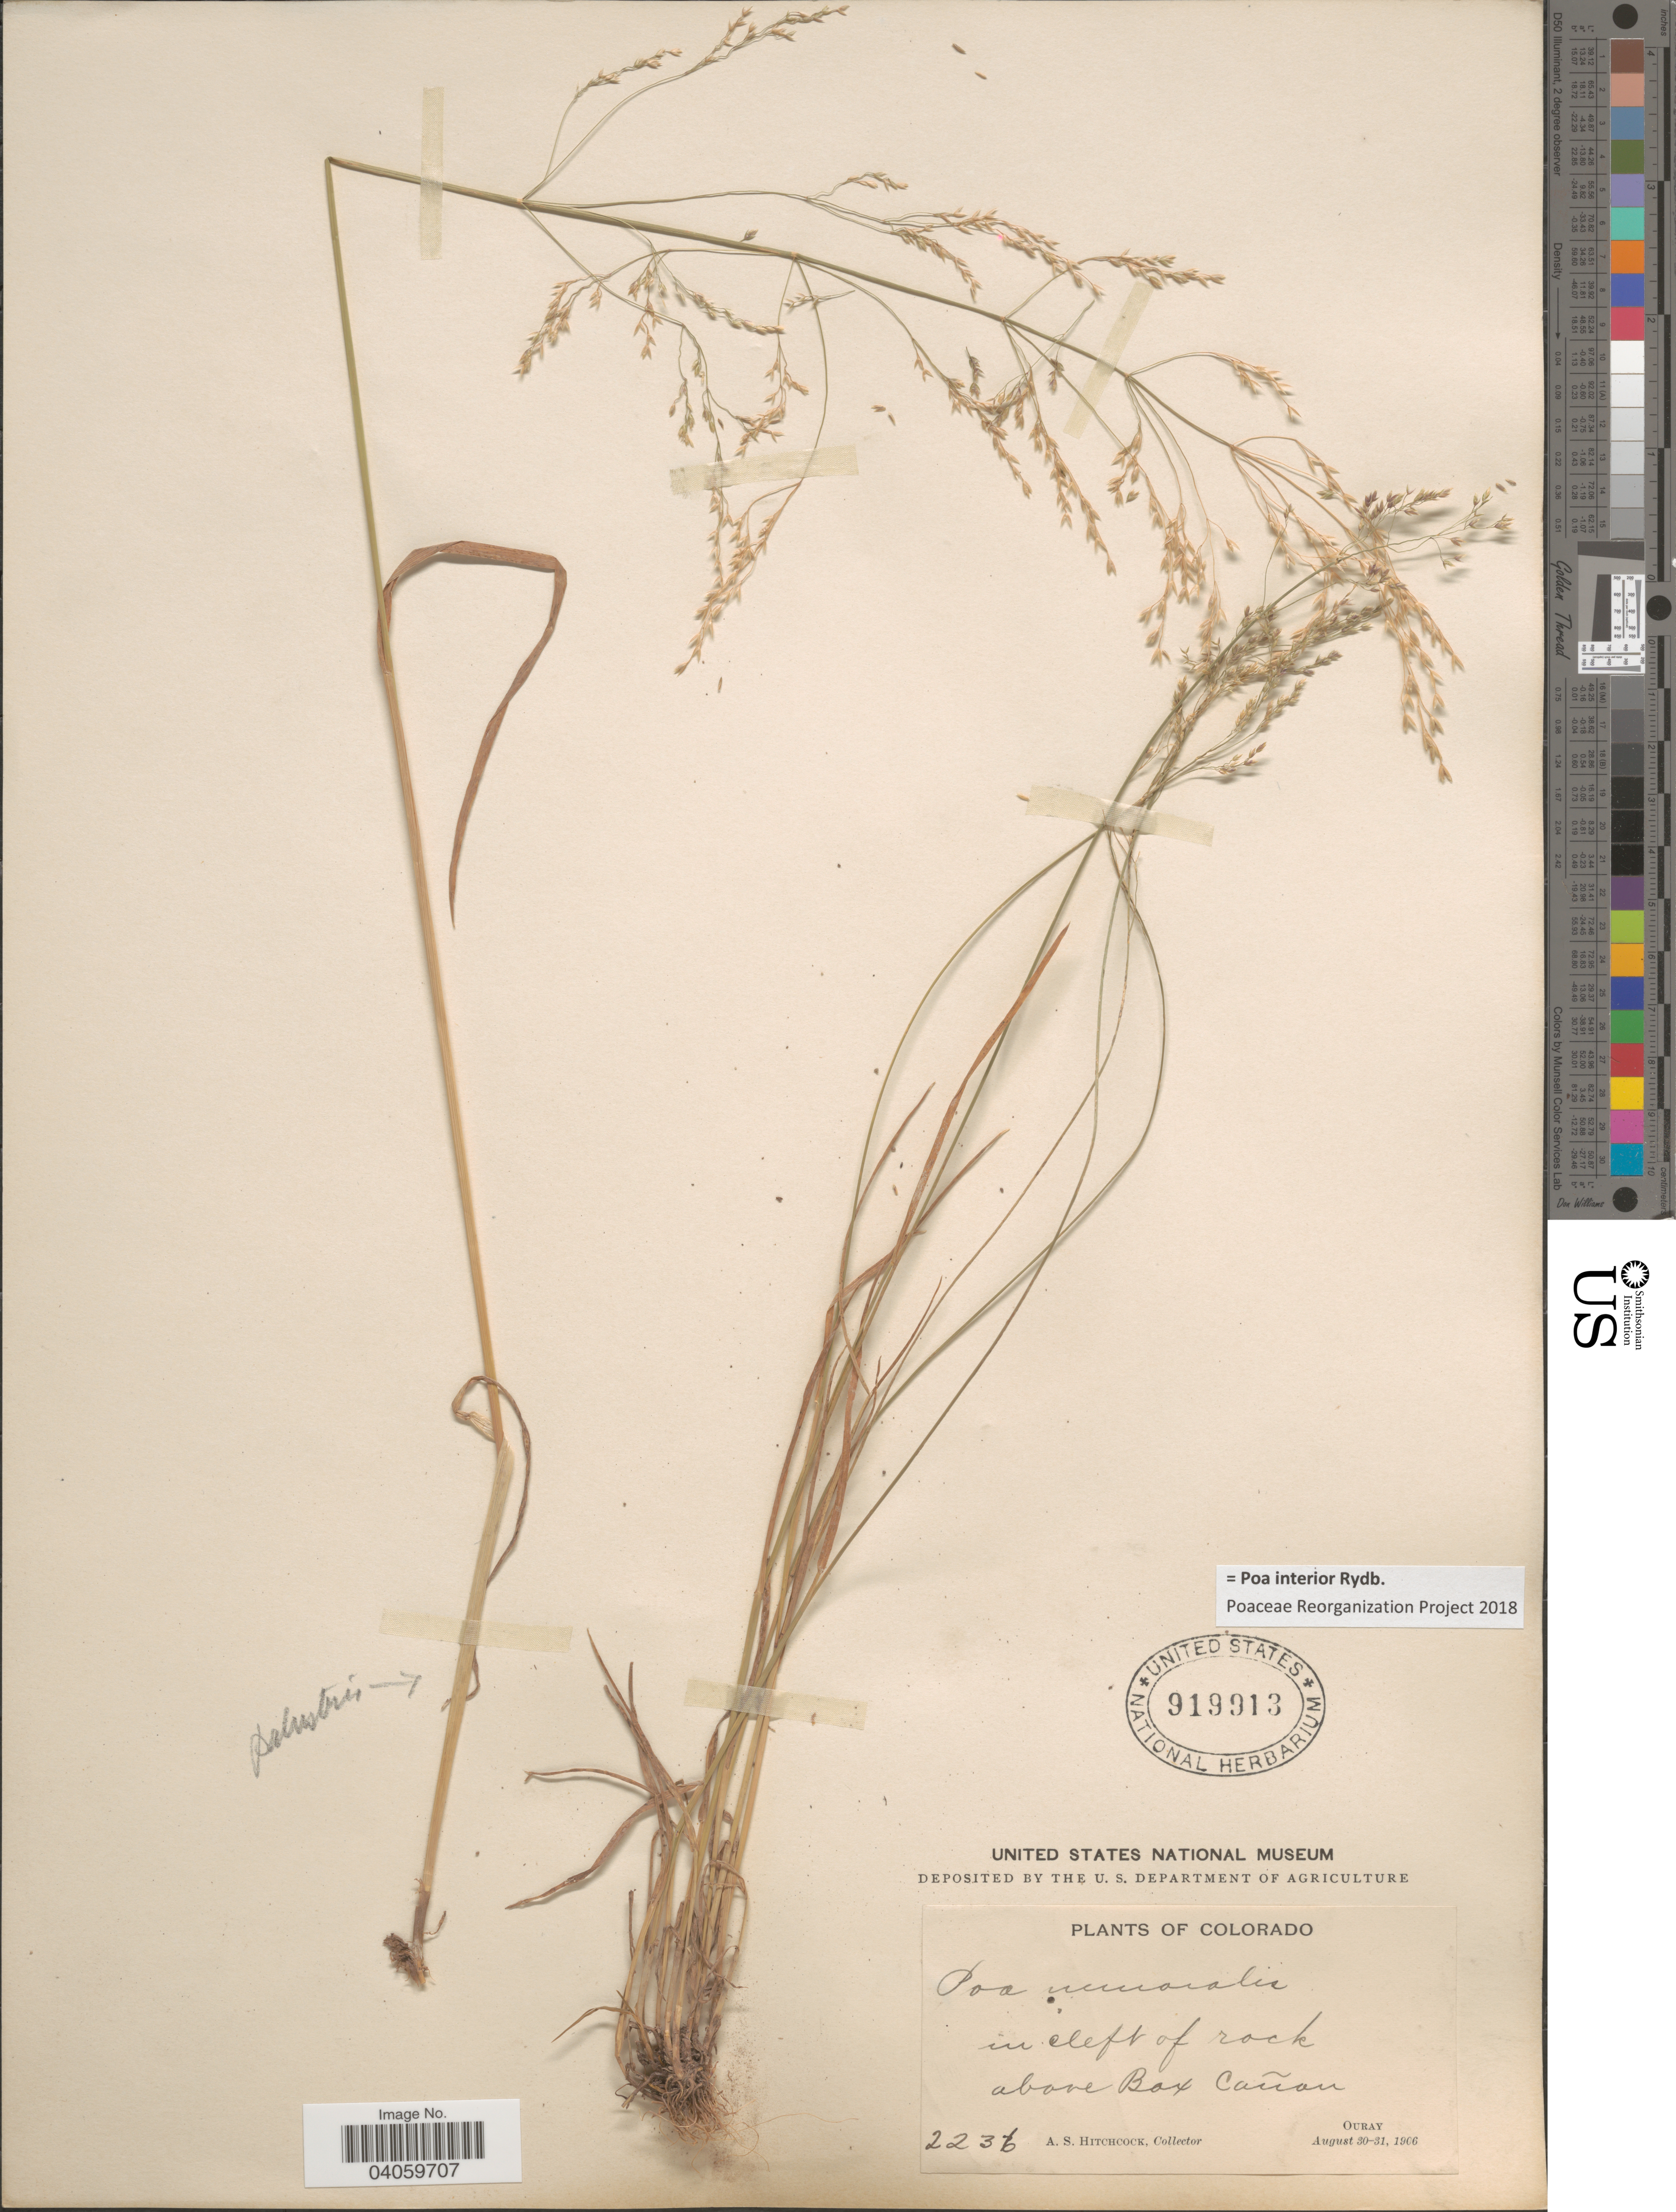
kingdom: Plantae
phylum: Tracheophyta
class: Liliopsida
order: Poales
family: Poaceae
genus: Poa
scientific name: Poa interior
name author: Rydb.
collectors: A. S. Hitchcock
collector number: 2236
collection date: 1906-08-30/1906-08-31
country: United States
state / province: Colorado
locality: Above Box Cañon. Ouray.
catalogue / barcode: US 919913